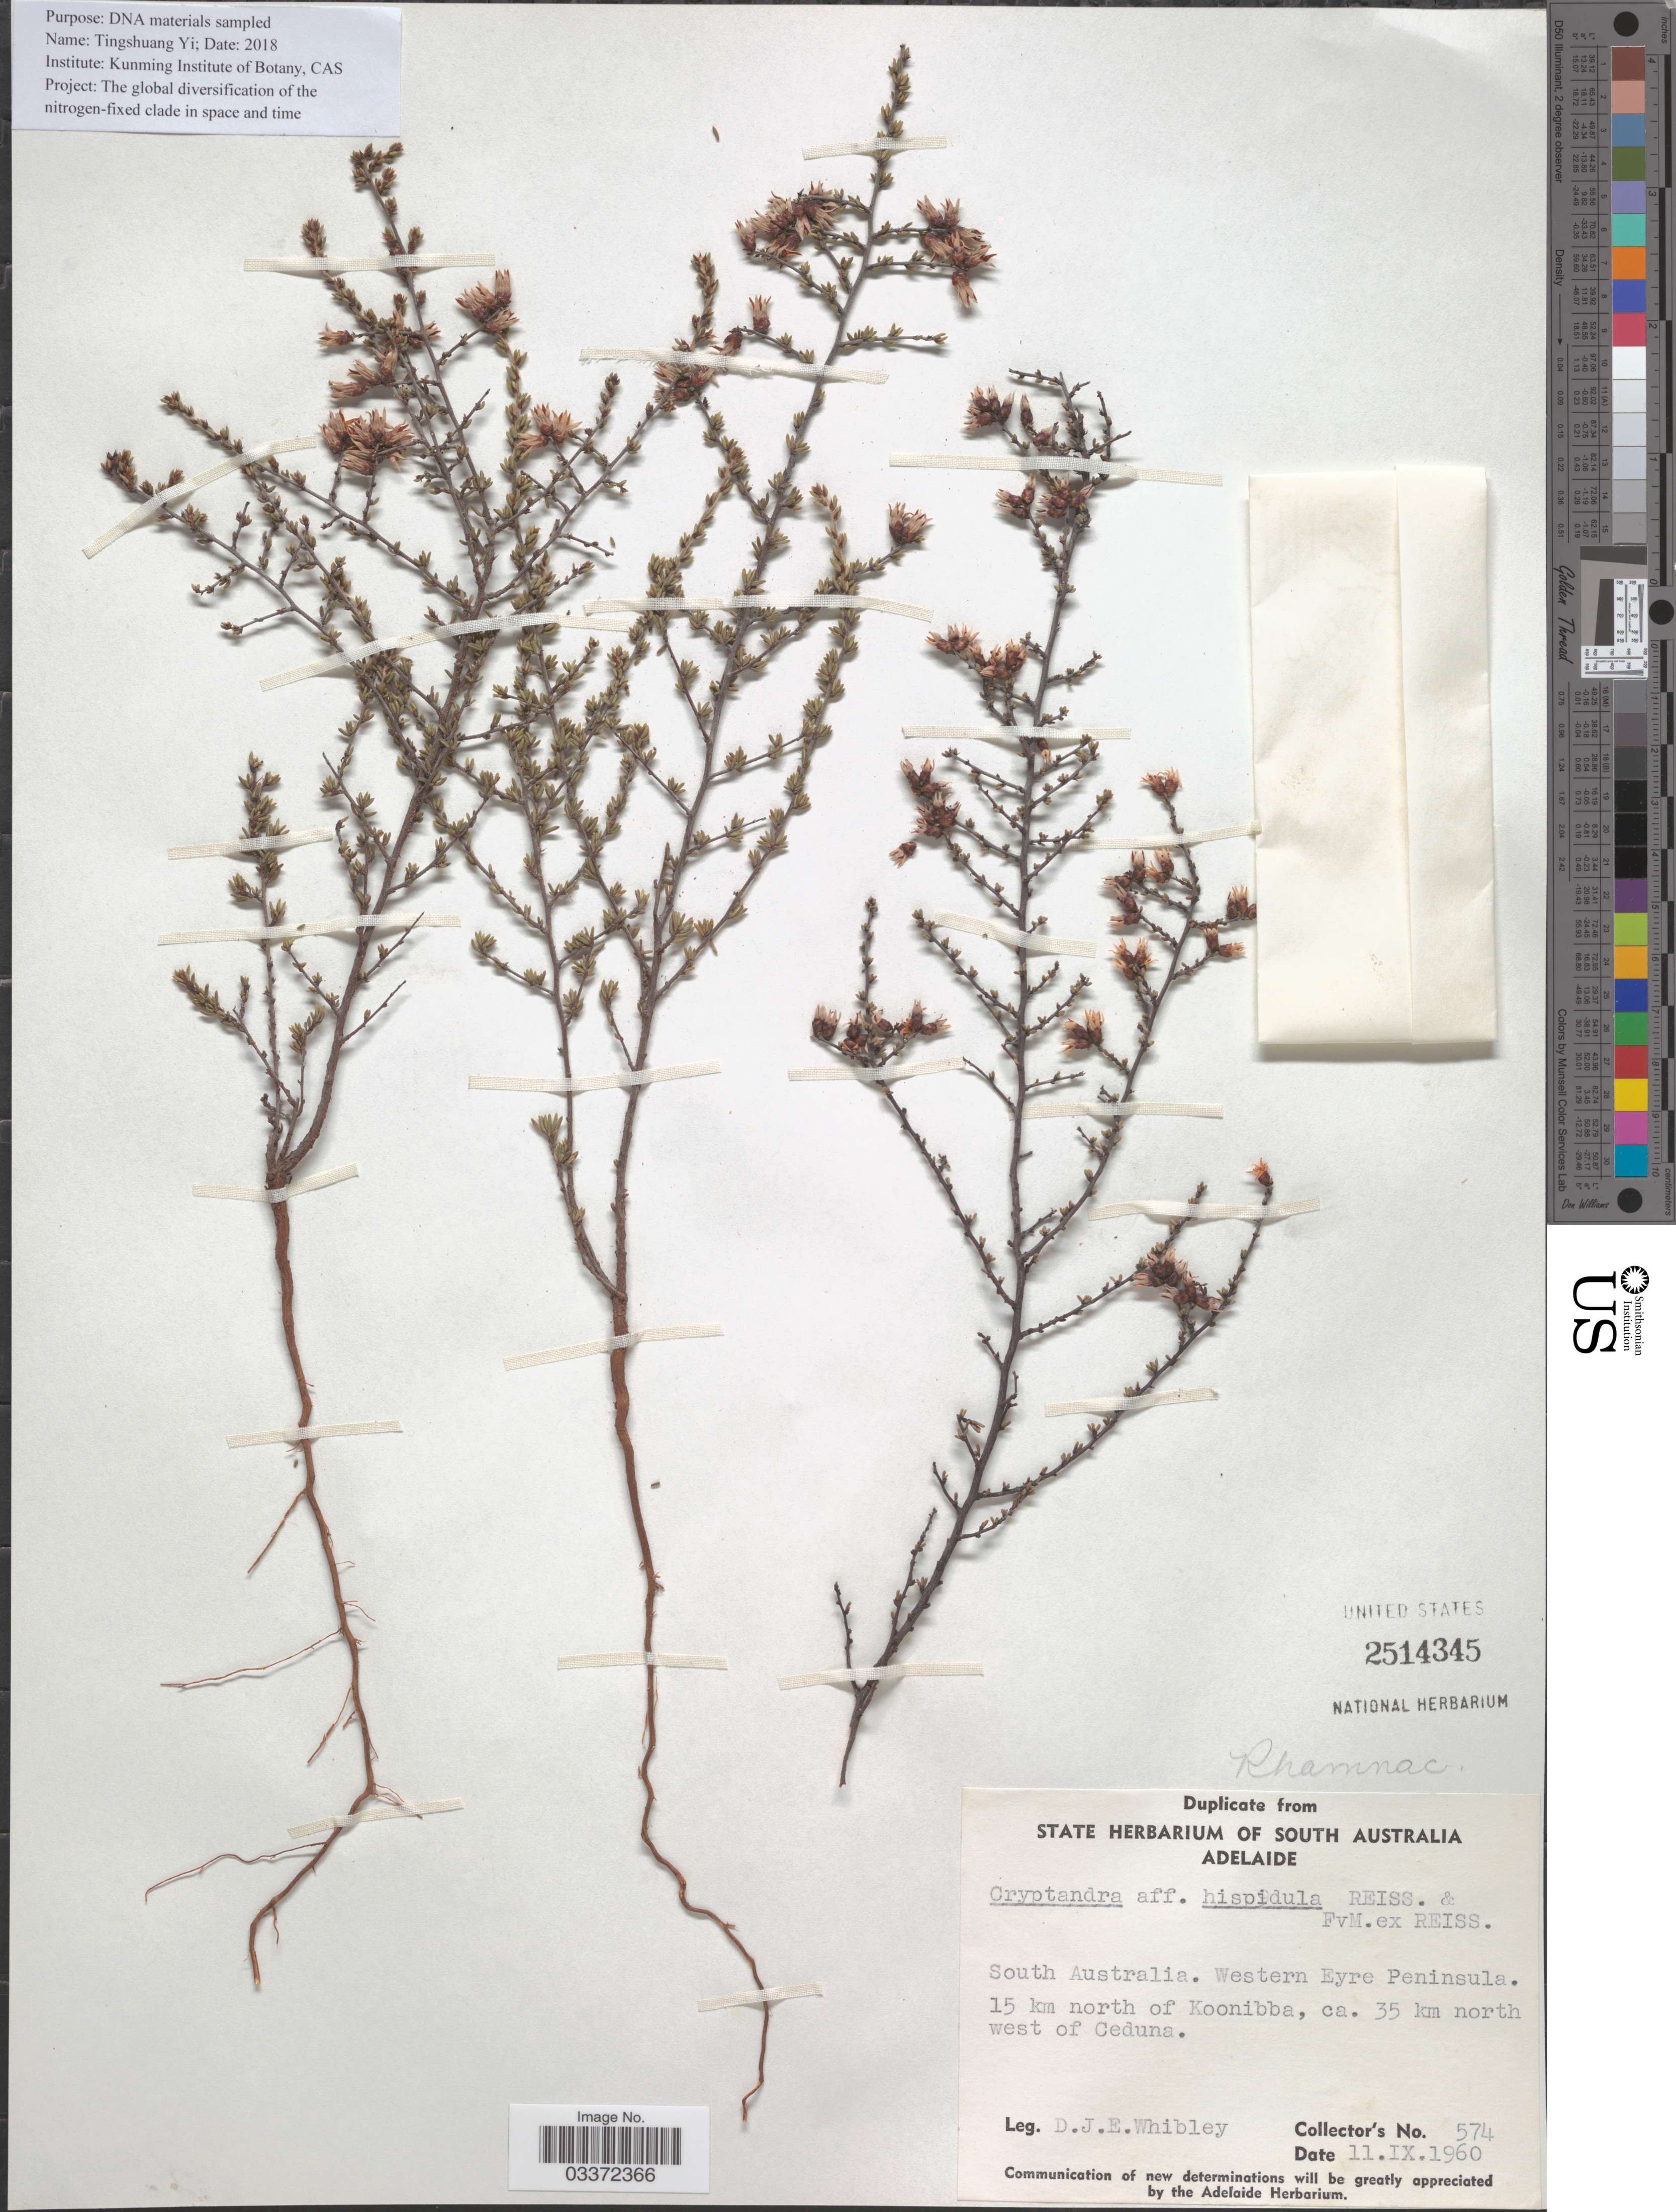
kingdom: Plantae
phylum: Tracheophyta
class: Magnoliopsida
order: Rosales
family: Rhamnaceae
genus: Cryptandra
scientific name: Cryptandra hispidula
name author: Reissek & F. Muell.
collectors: D. Whibley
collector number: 574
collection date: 1960-09-11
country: Australia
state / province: South Australia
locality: Western Eyre Peninsula. 15 km north of Koonibba, ca. 35 km north west of Ceduna.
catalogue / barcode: US 2514345